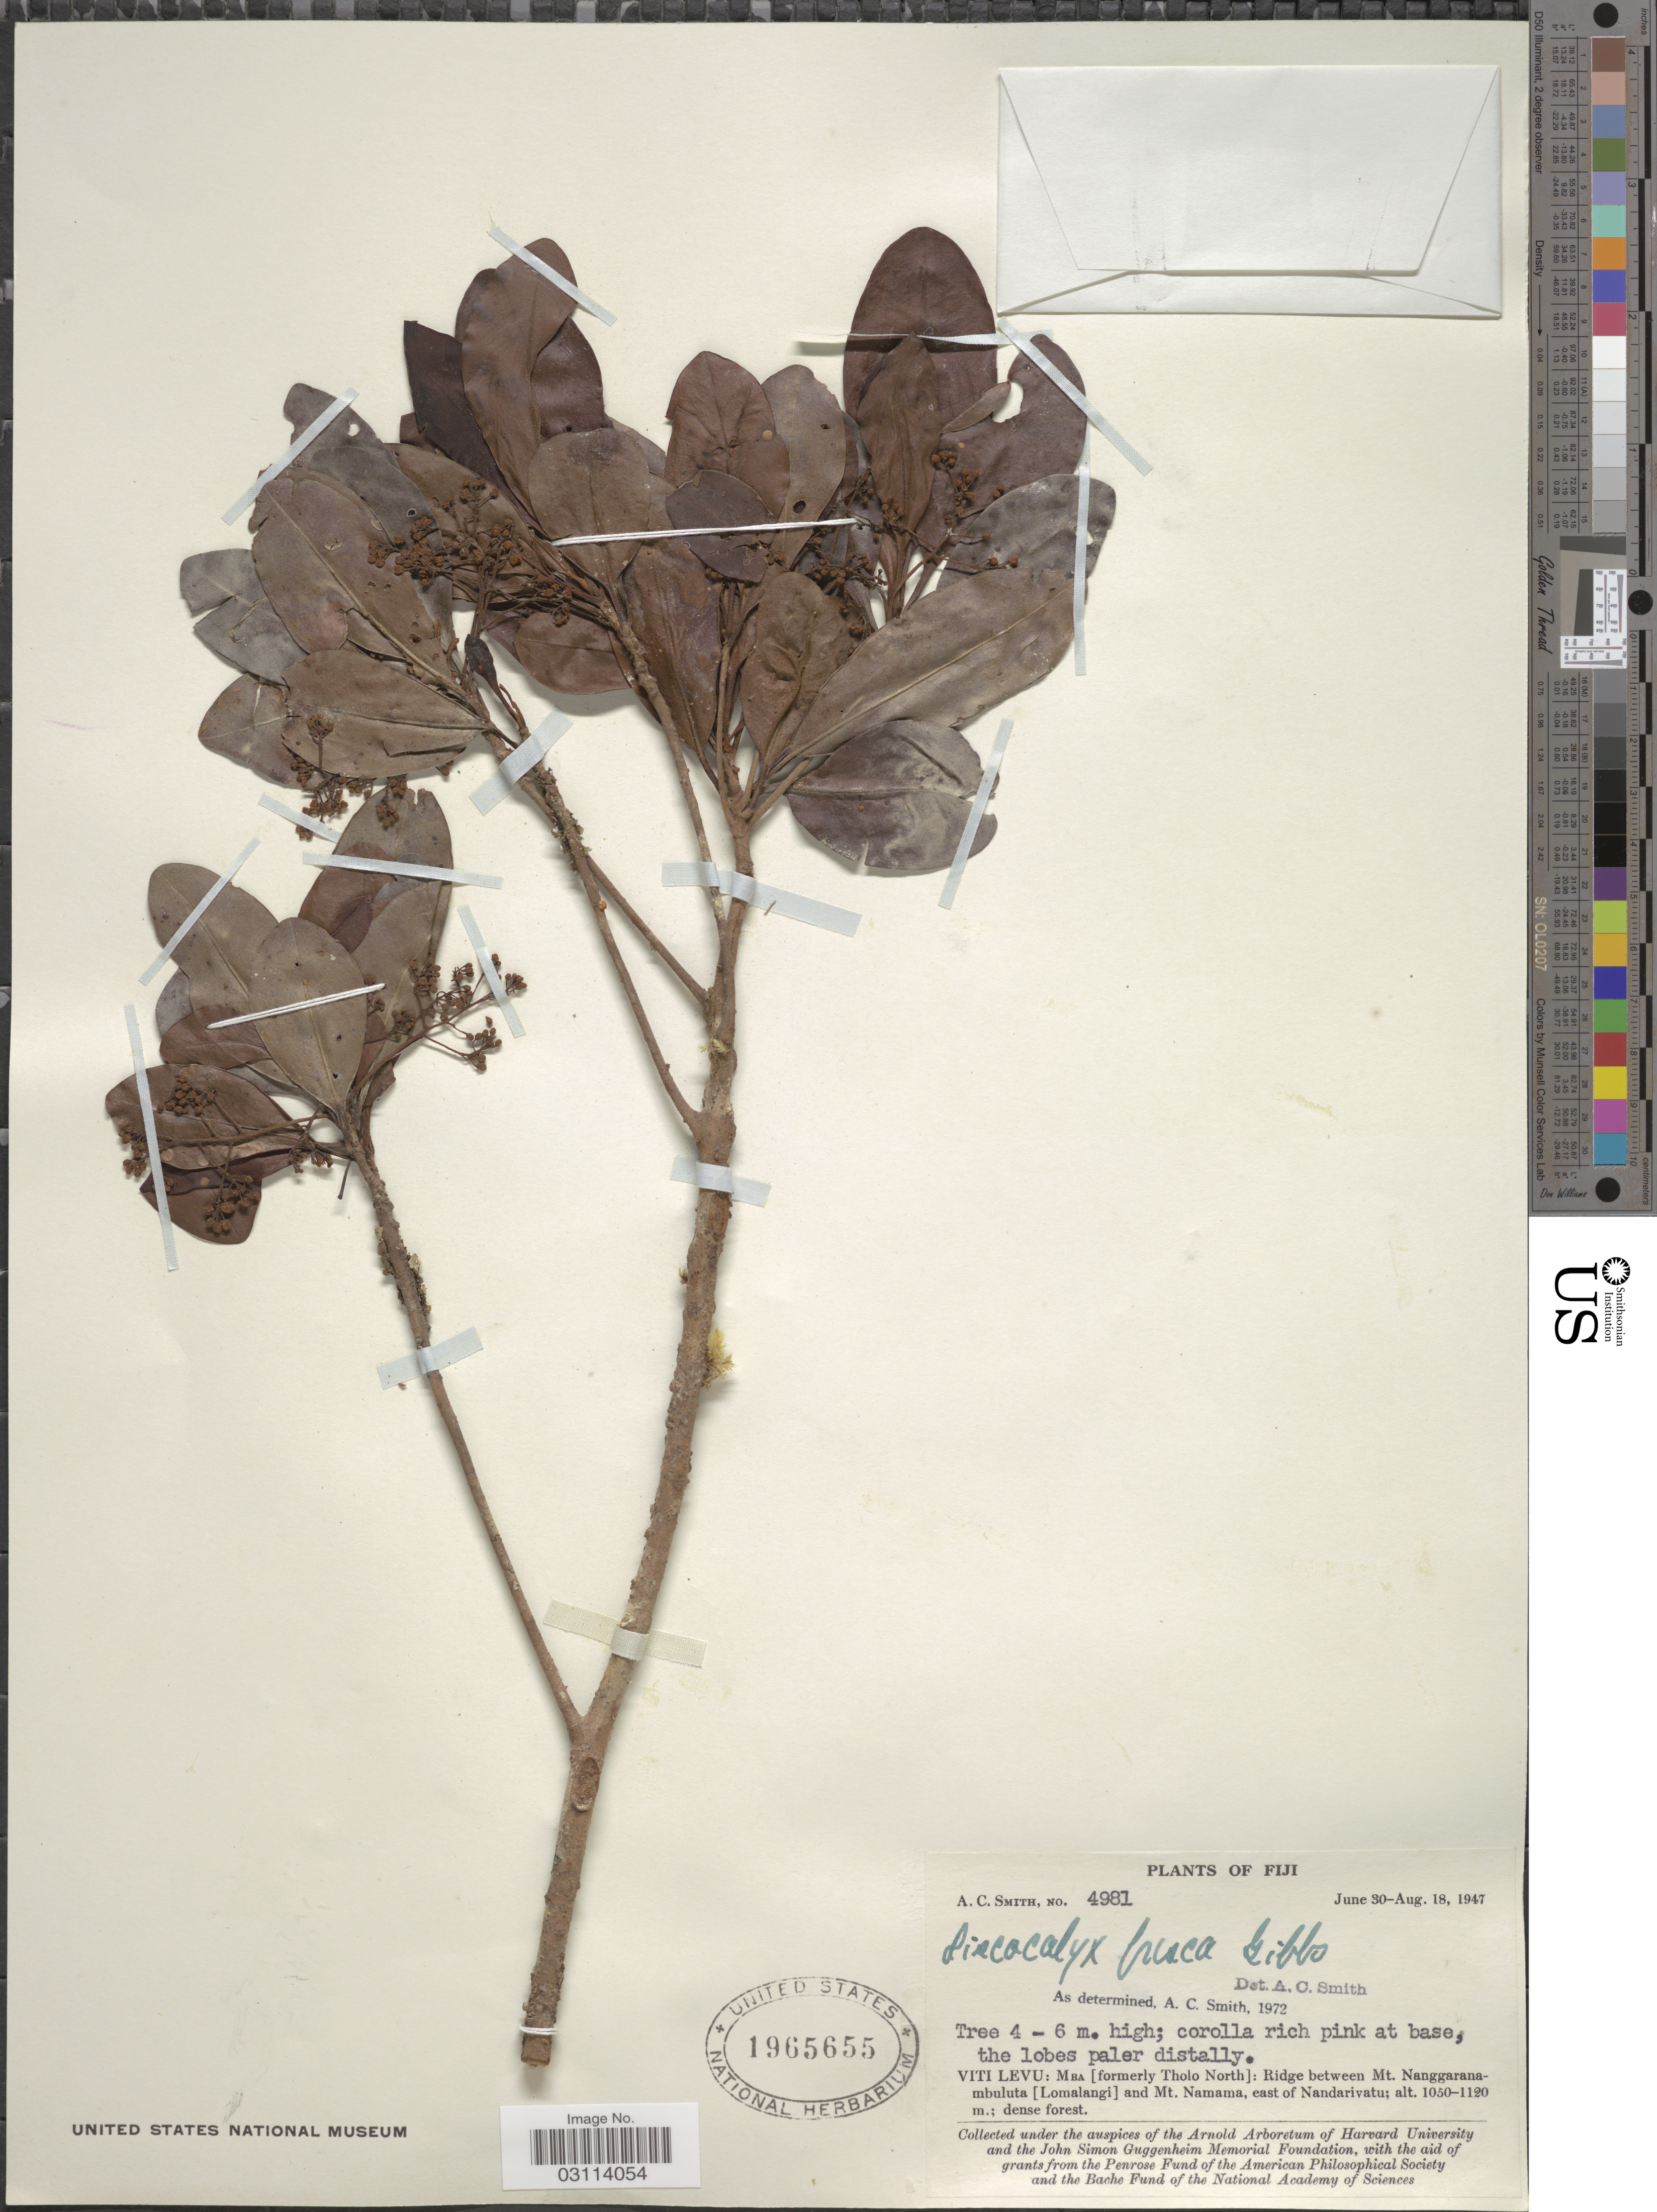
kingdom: Plantae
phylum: Tracheophyta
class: Magnoliopsida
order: Ericales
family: Primulaceae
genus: Discocalyx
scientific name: Discocalyx fusca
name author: Gibbs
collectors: A. C. Smith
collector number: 4981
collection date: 1947-06-30/1947-08-18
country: Fiji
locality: Viti Levu: Mba [formerly Tholo North]: Ridge between Mt. Nanggaranambuluta [Lomalangi] and Mt. Namama, east of Nandarivatu.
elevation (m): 1050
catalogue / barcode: US 1965655